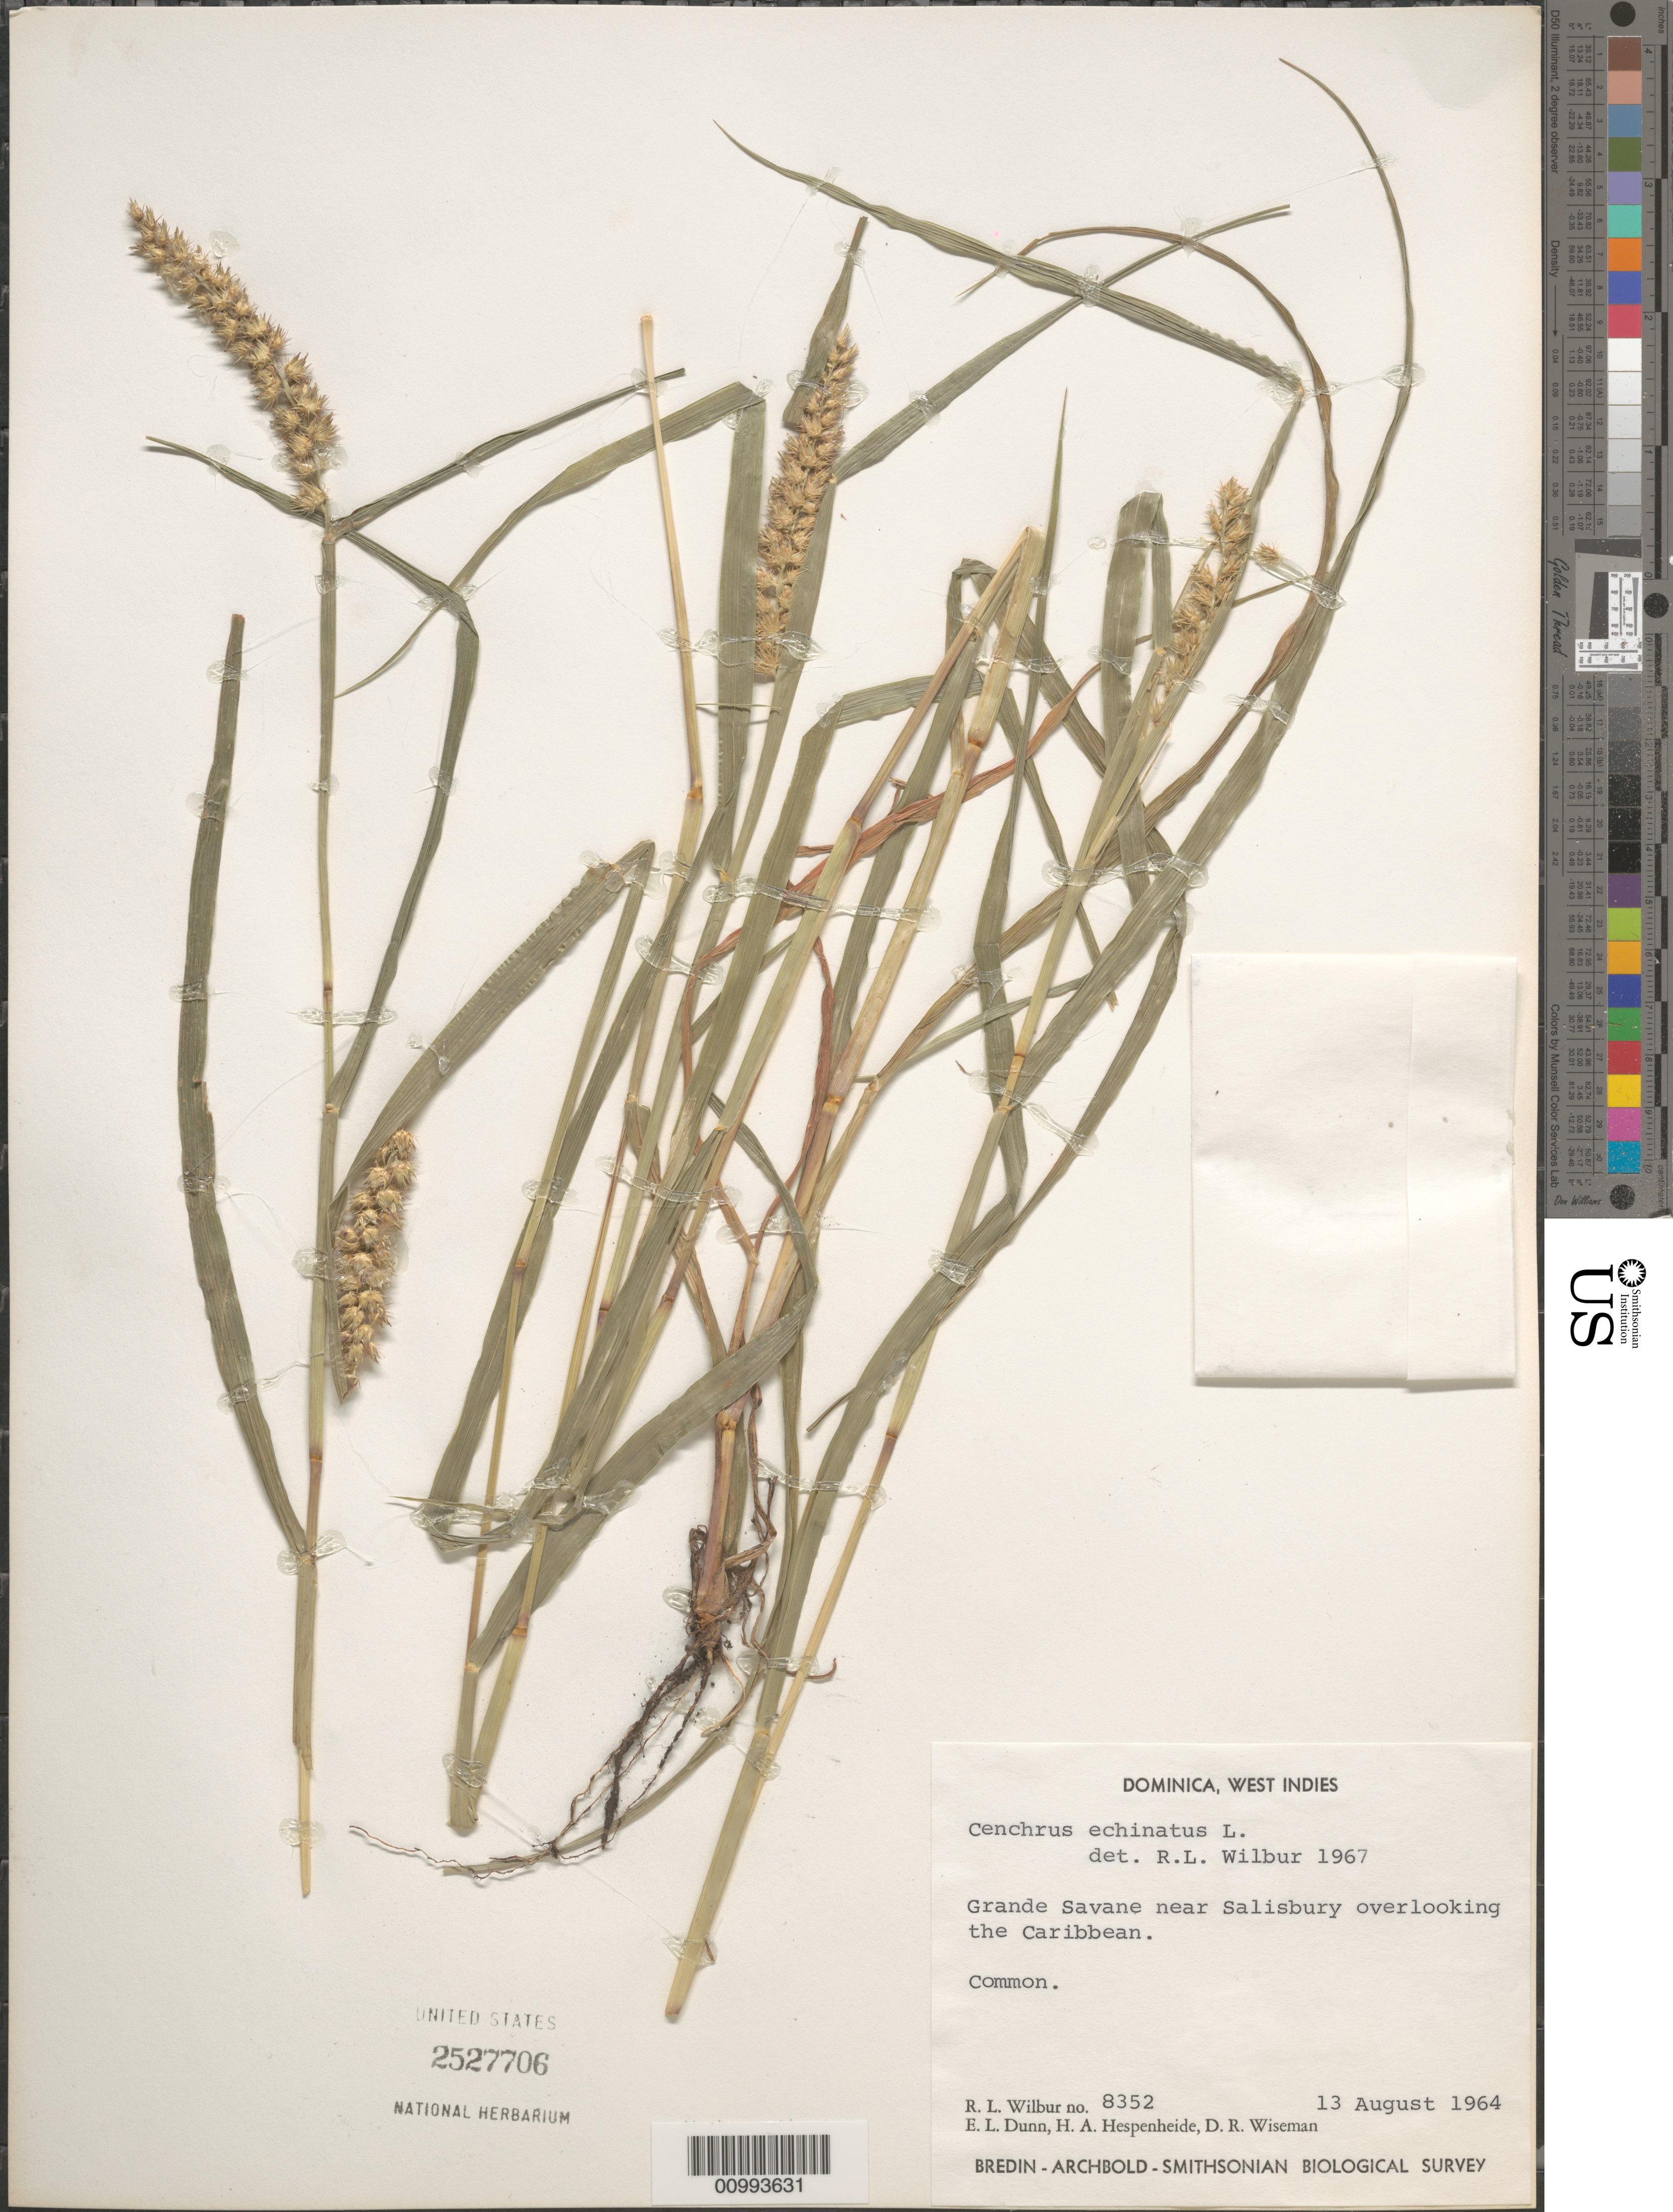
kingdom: Plantae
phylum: Tracheophyta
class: Liliopsida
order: Poales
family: Poaceae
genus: Cenchrus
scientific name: Cenchrus echinatus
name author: L.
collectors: R. L. Wilbur, E. Dunn, H. A. Hespenheide & D. R. Wiseman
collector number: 8352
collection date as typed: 13 Aug 1964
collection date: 1964-08-13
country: Dominica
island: Dominica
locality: Salisbury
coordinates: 0 N, 0 E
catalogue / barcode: US 2527706